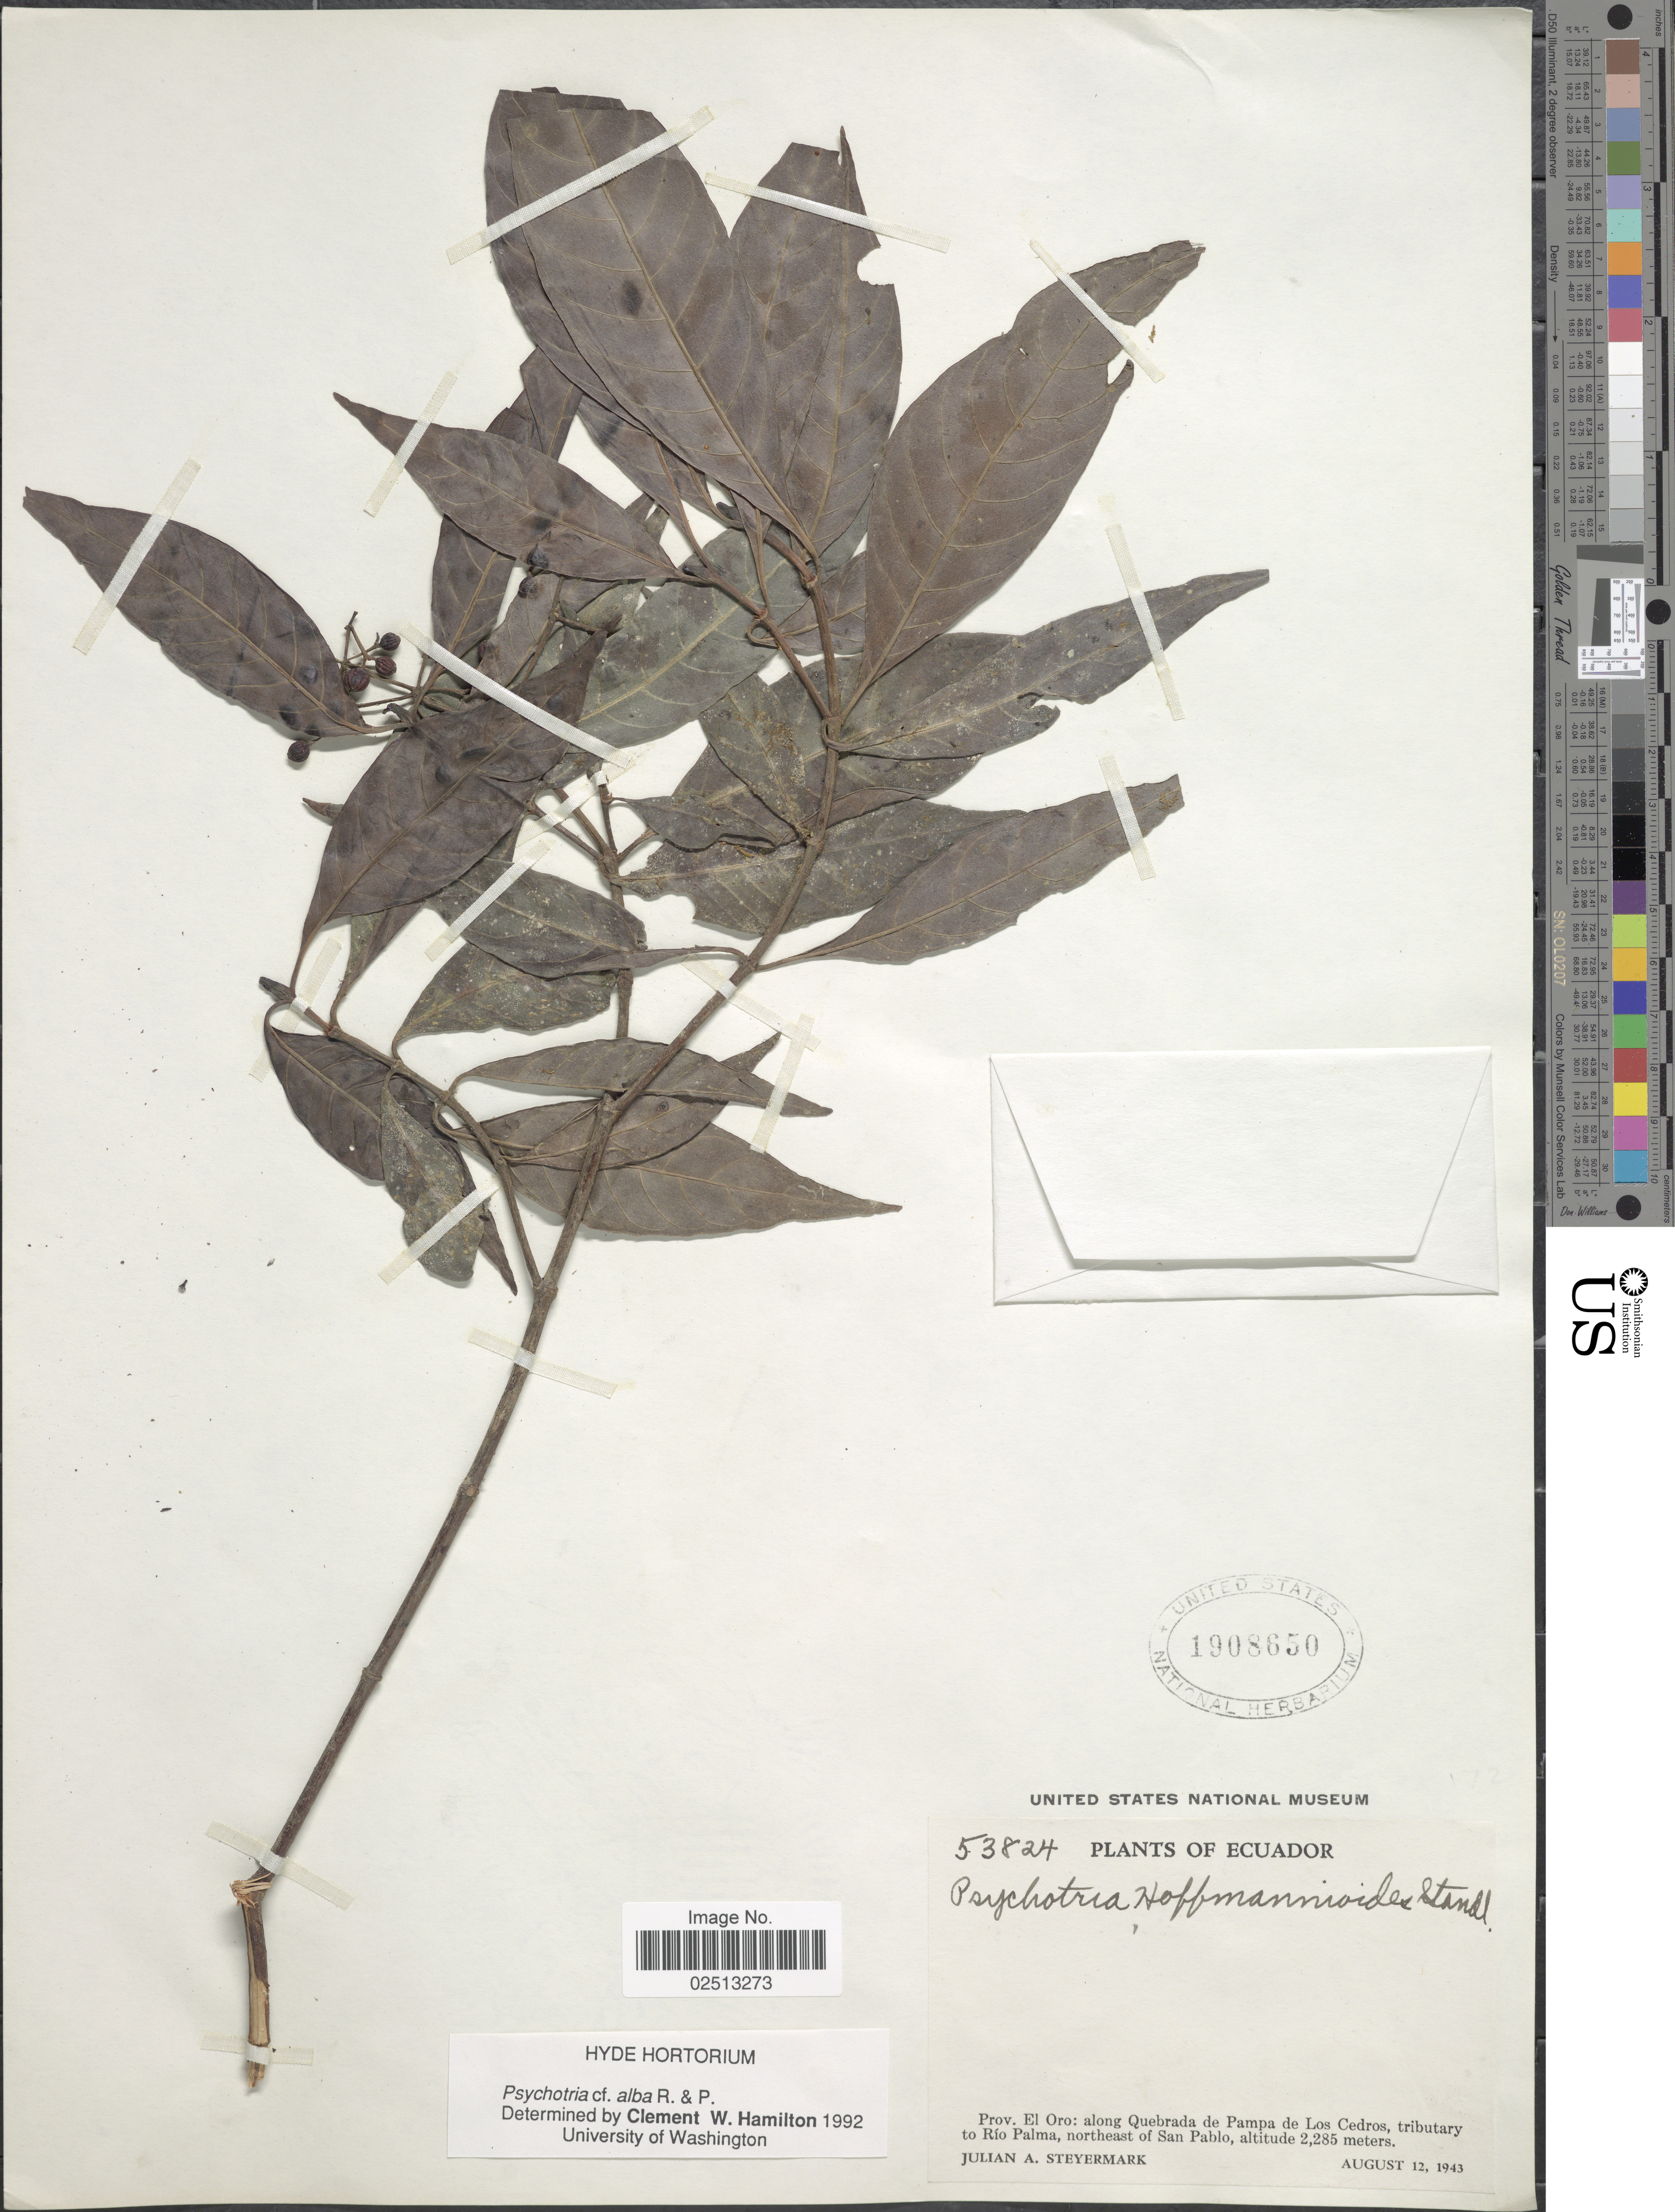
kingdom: Plantae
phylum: Tracheophyta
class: Magnoliopsida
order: Gentianales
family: Rubiaceae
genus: Psychotria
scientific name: Psychotria alba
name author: Ruiz & Pav.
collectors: J. Steyermark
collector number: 53824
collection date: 1943-08-12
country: Ecuador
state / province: El Oro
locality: Prov. El Oro: along Quebrada de Pampa de Los Cedros, tributary to Rio Palma, northeast of San Pablo.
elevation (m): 2285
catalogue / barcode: US 1908650